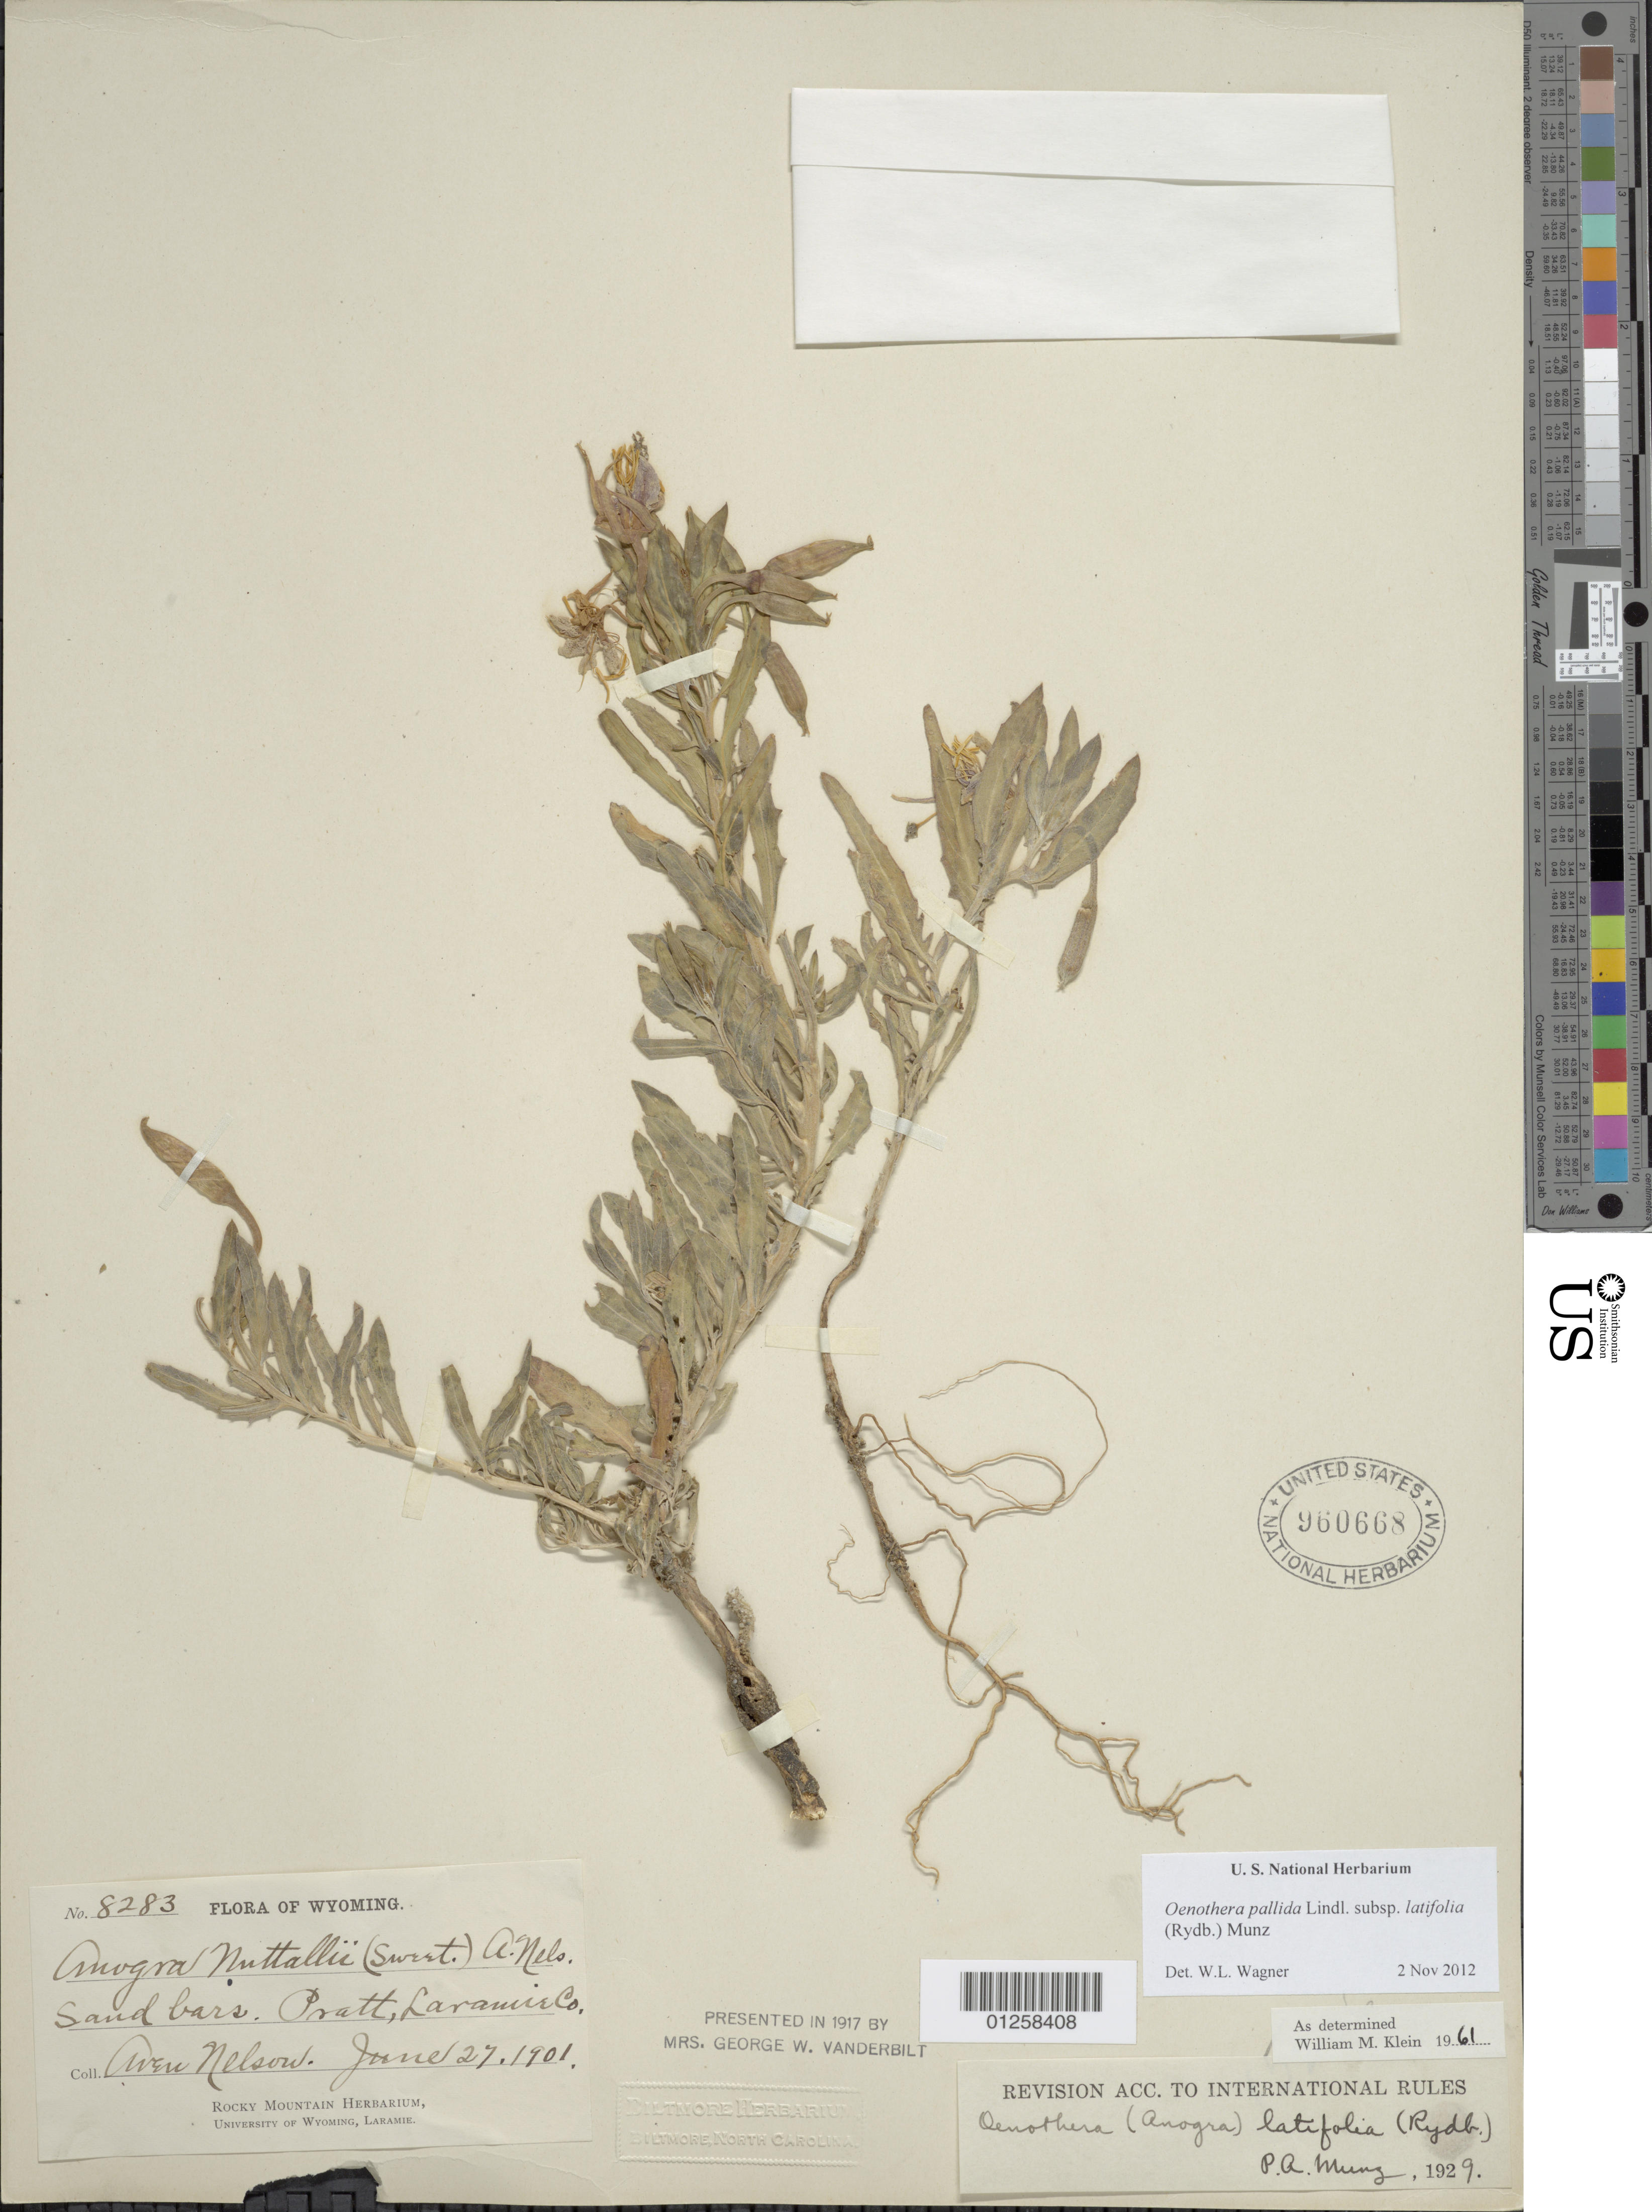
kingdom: Plantae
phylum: Tracheophyta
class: Magnoliopsida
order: Myrtales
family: Onagraceae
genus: Oenothera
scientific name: Oenothera pallida subsp. latifolia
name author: (Rydb.) Munz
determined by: Wagner, W. L., (BOT), Smithsonian Institution - National Museum of Natural History (UNITED STATES)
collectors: A. Nelson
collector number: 5045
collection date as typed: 28 Jun 1901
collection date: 1901-06-28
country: United States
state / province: Wyoming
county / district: Laramie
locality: Pratt.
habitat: Sand bars.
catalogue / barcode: US 960668